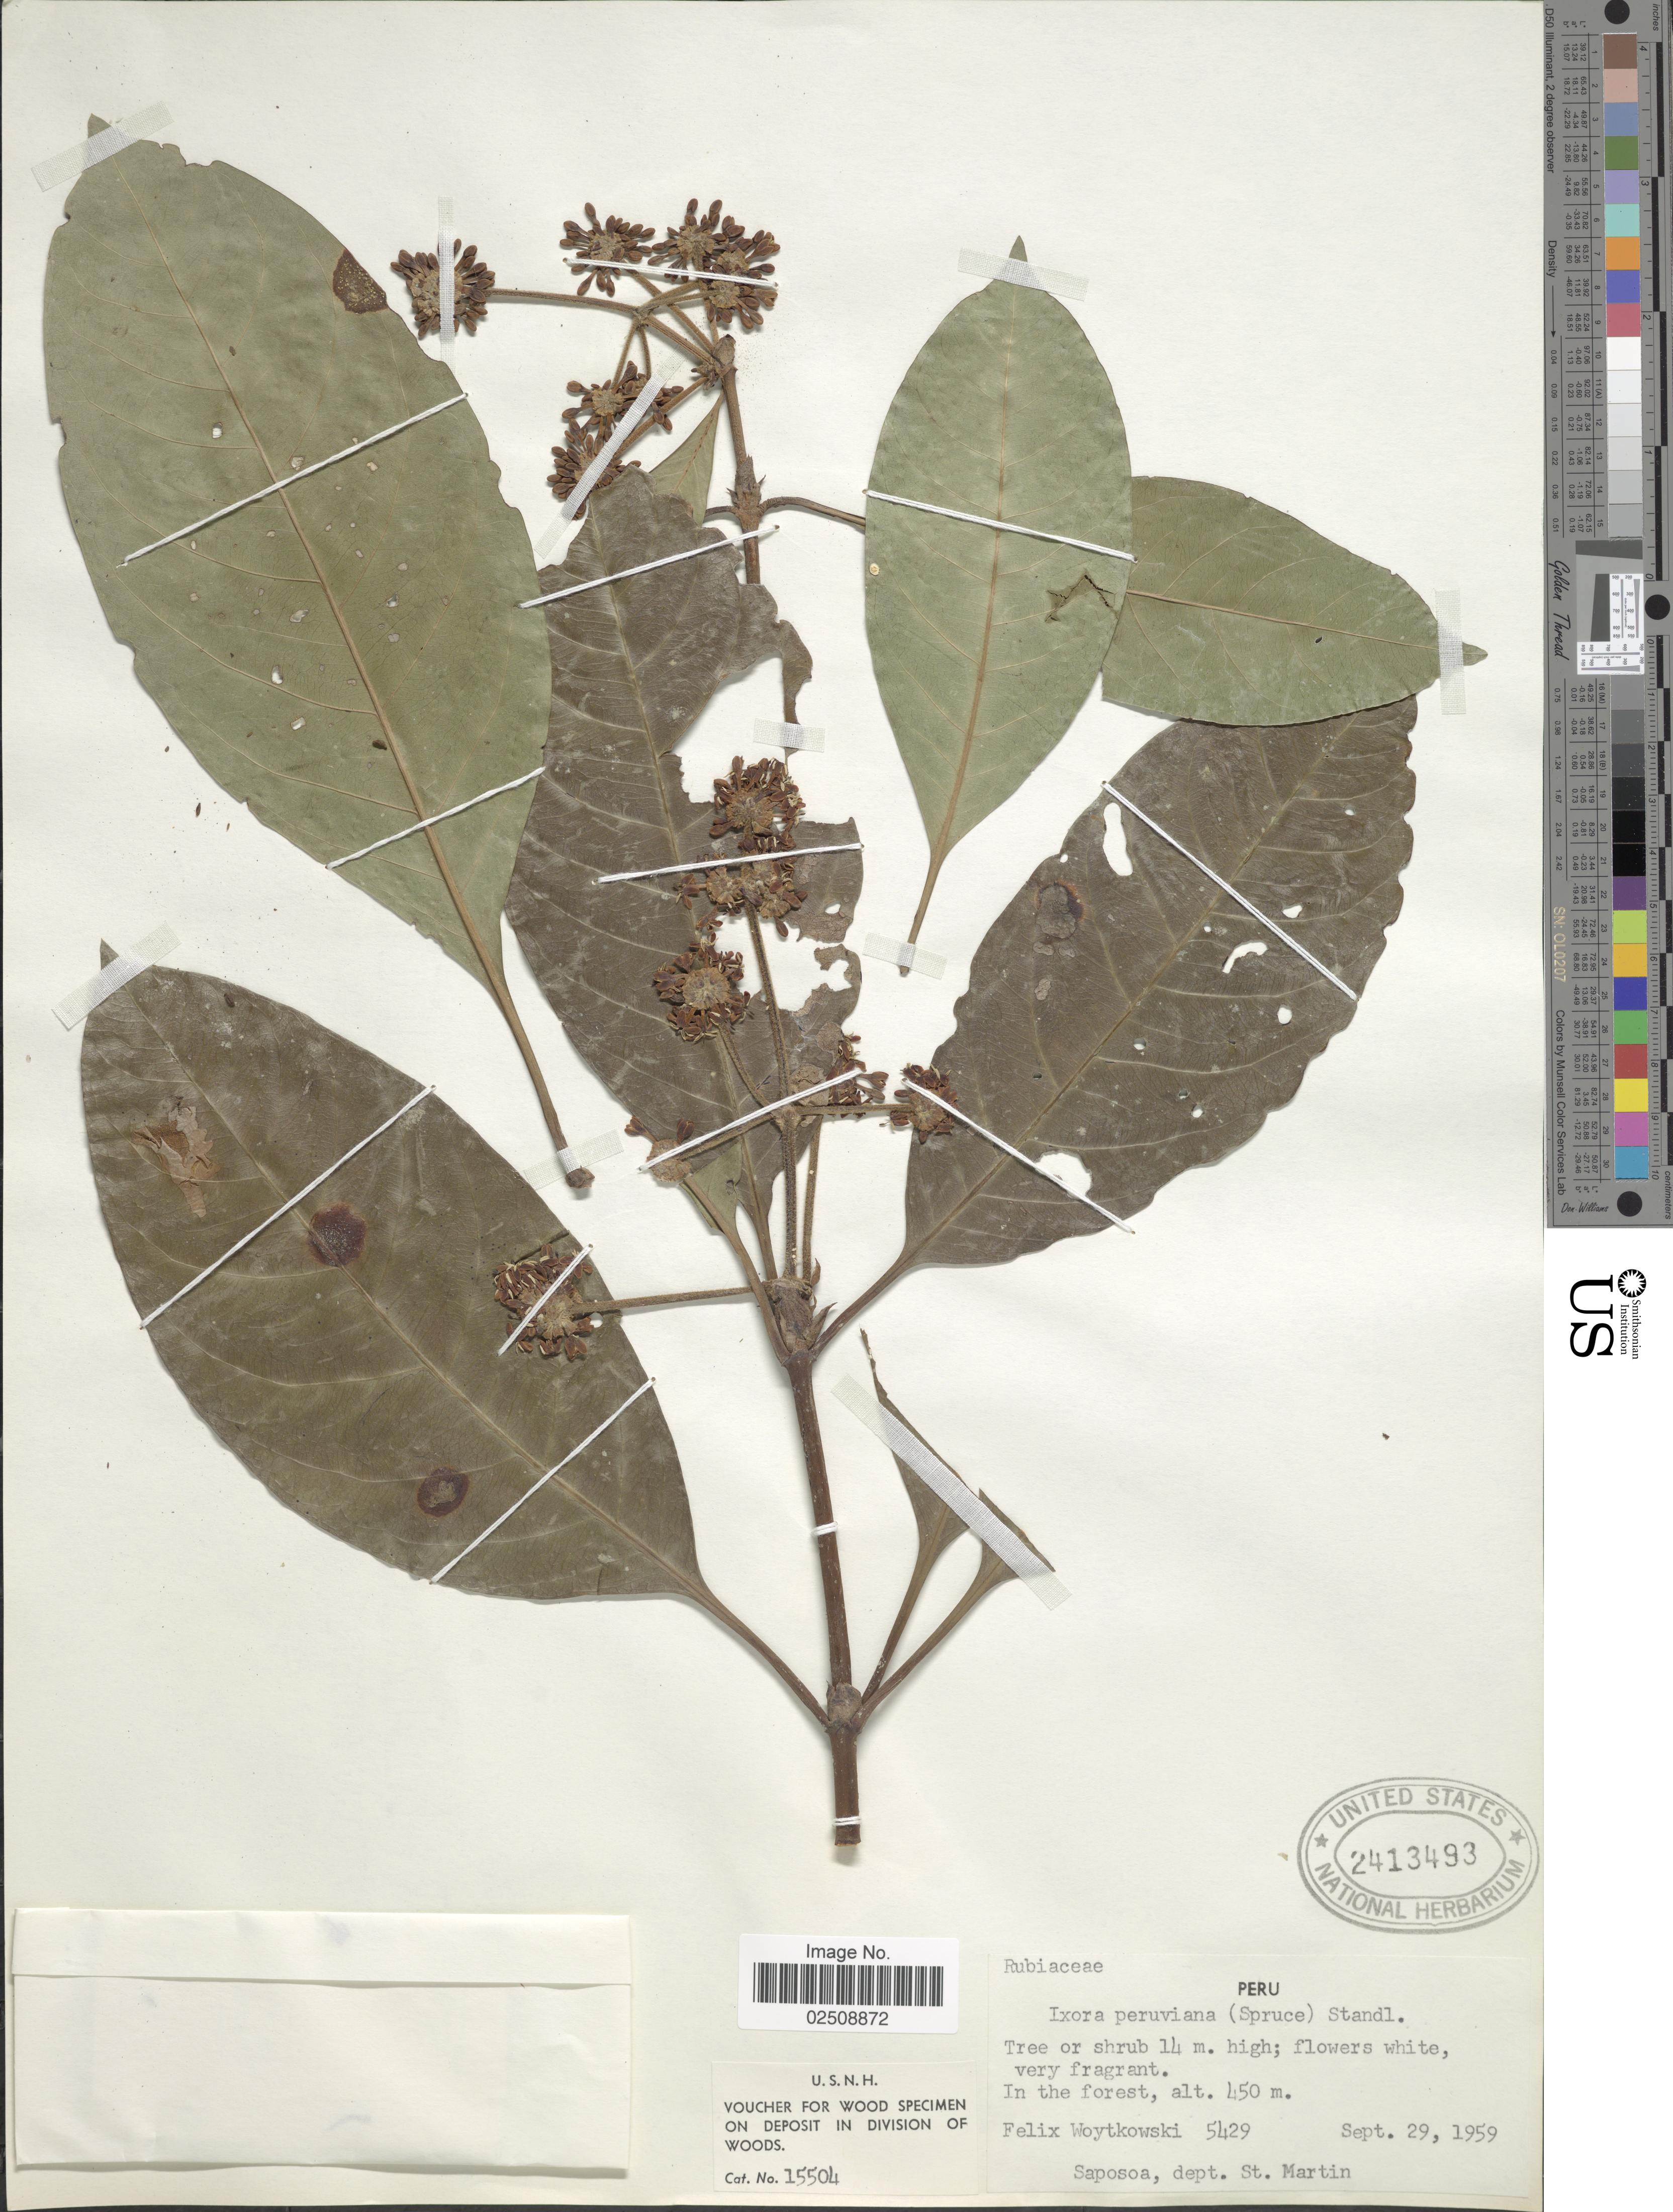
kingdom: Plantae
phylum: Tracheophyta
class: Magnoliopsida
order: Gentianales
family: Rubiaceae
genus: Ixora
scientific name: Ixora peruviana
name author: (Spruce ex K. Schum.) Standl.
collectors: F. Woytkowski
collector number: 5429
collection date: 1959-09-29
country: Peru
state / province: San Martín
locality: Saposoa, dept. St. Martin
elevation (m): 450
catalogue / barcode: US 2413493